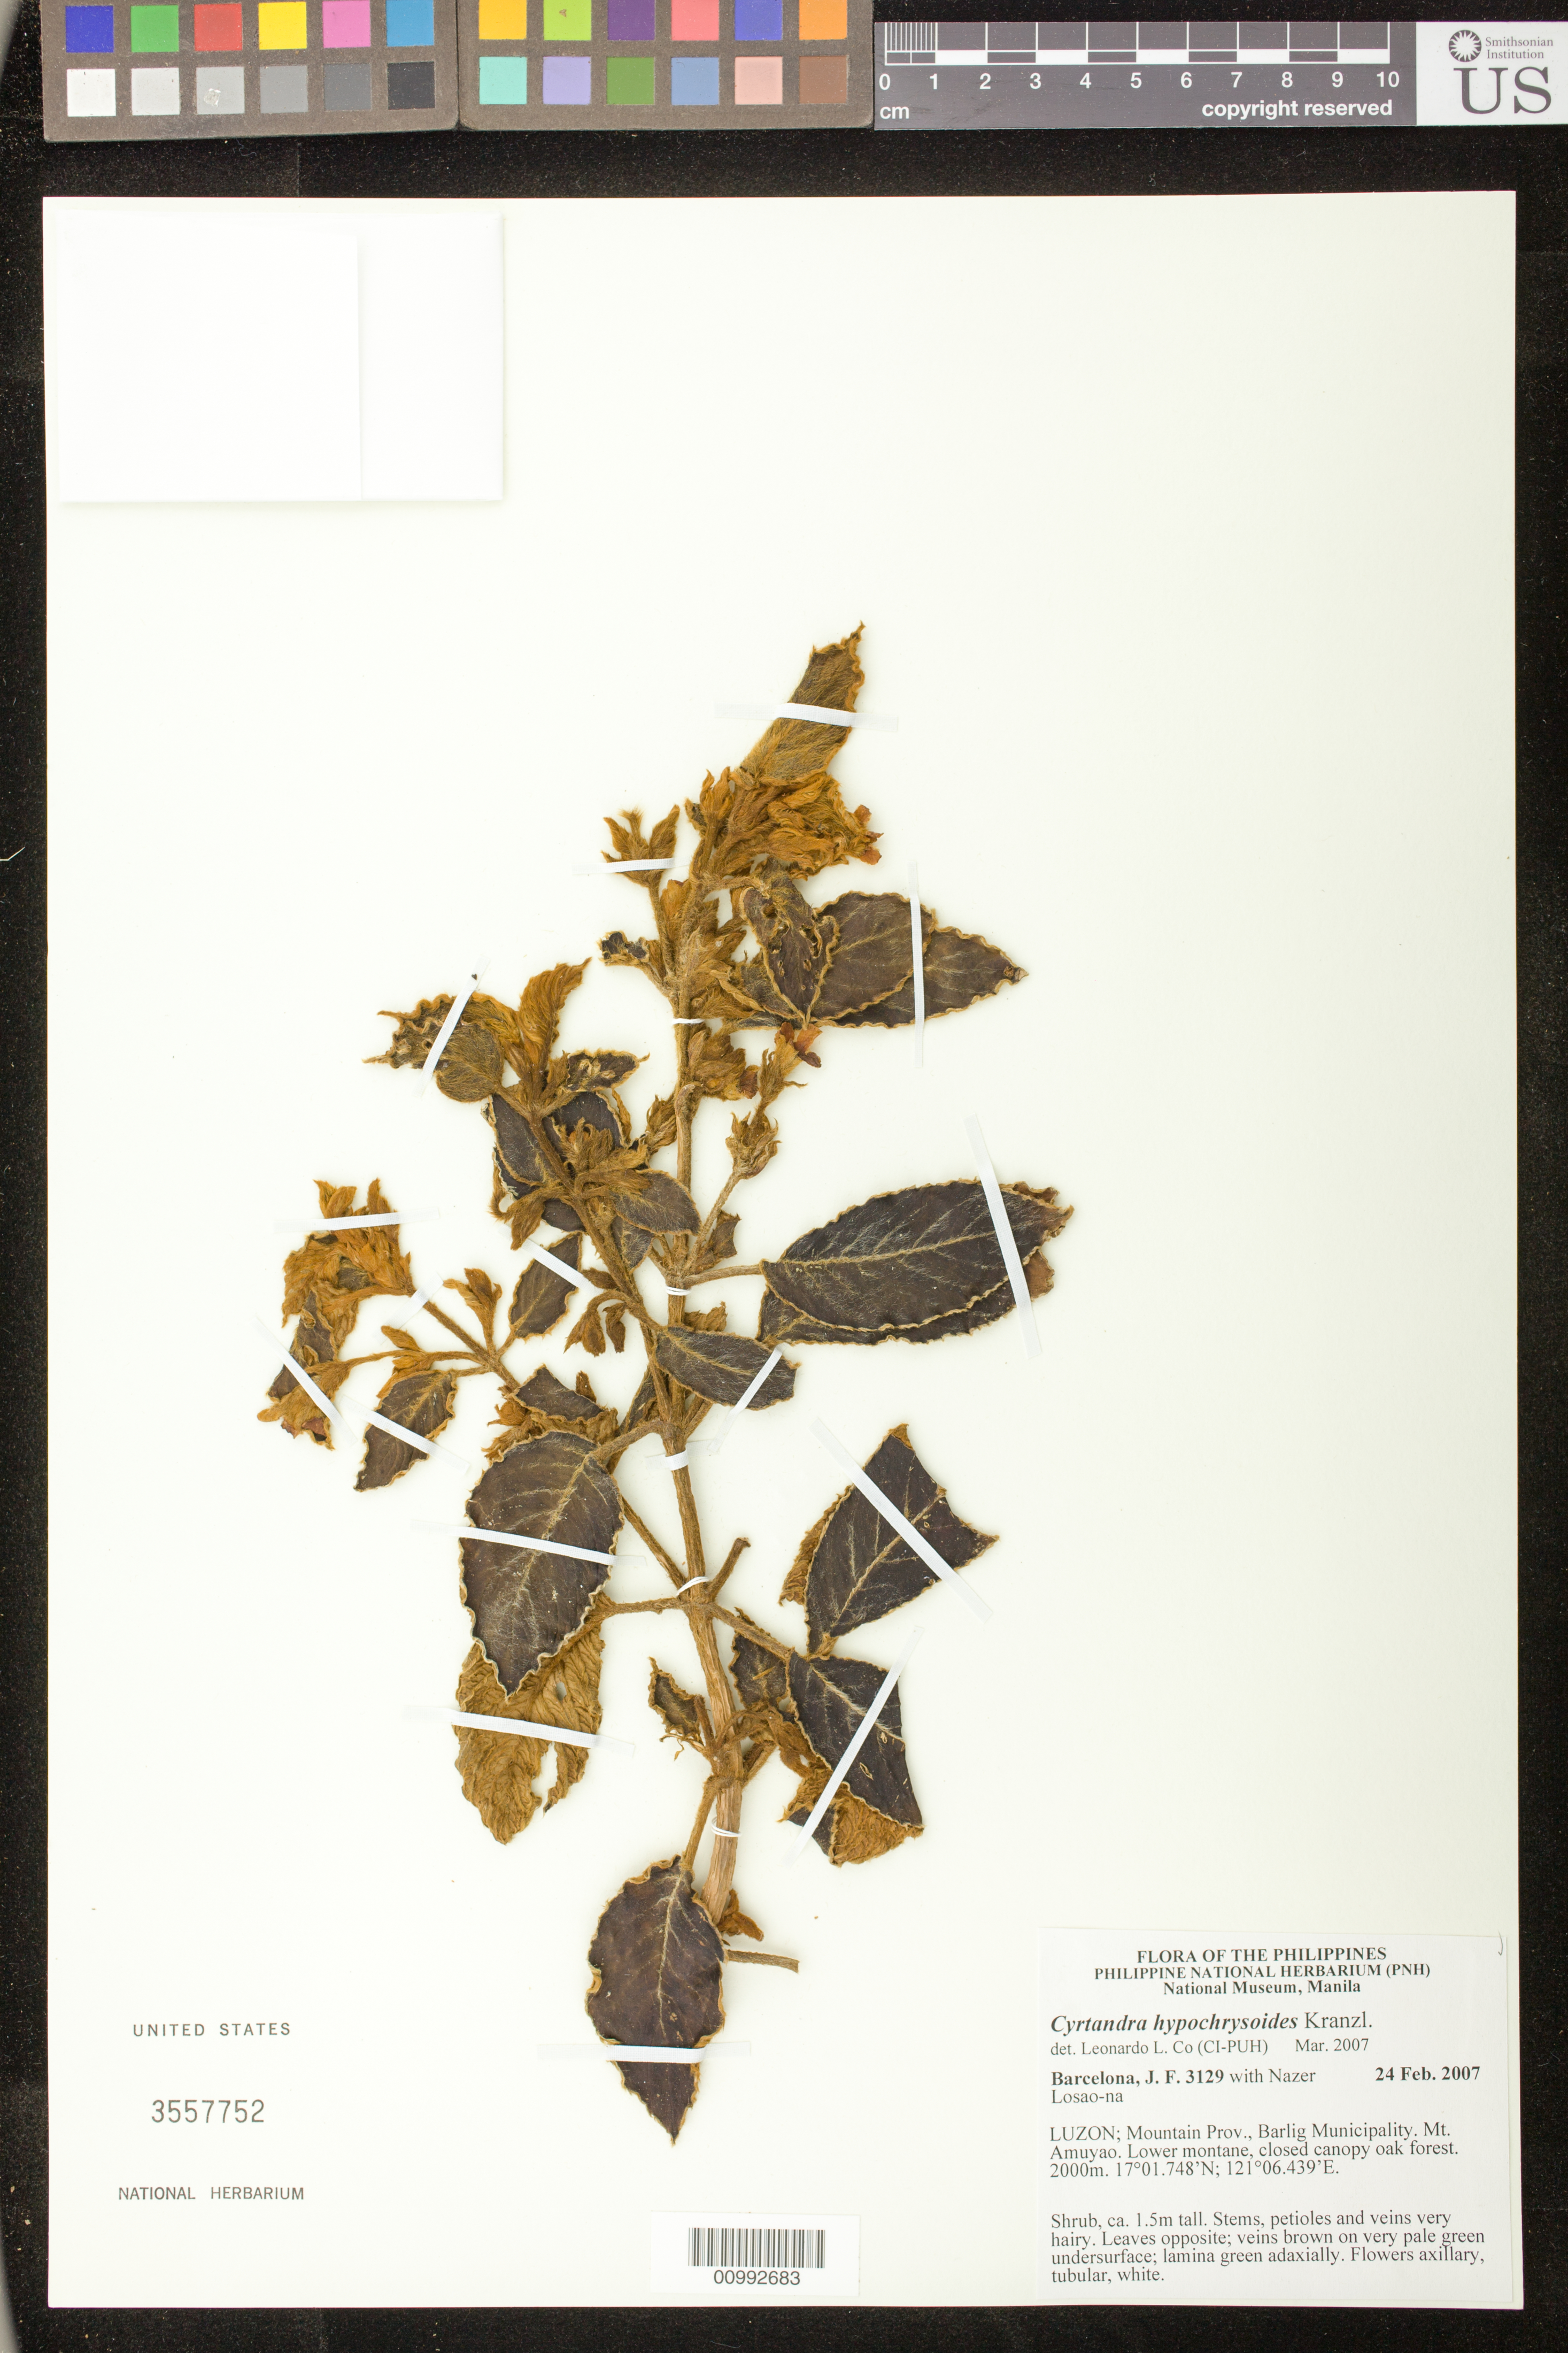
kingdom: Plantae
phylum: Tracheophyta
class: Magnoliopsida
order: Lamiales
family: Gesneriaceae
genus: Cyrtandra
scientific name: Cyrtandra hypochrysoides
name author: Kraenzl.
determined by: Co, L. L.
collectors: J. F. Barcelona & N. Losao-na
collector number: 3129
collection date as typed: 24 Feb 2007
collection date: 2007-02-24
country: Philippines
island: Luzon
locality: Luzon; Mountain Prov., Barlig Municipality; Mt. Amuyao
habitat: Lower montane, closed canopy oak forest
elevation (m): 2000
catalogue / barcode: US 3557752